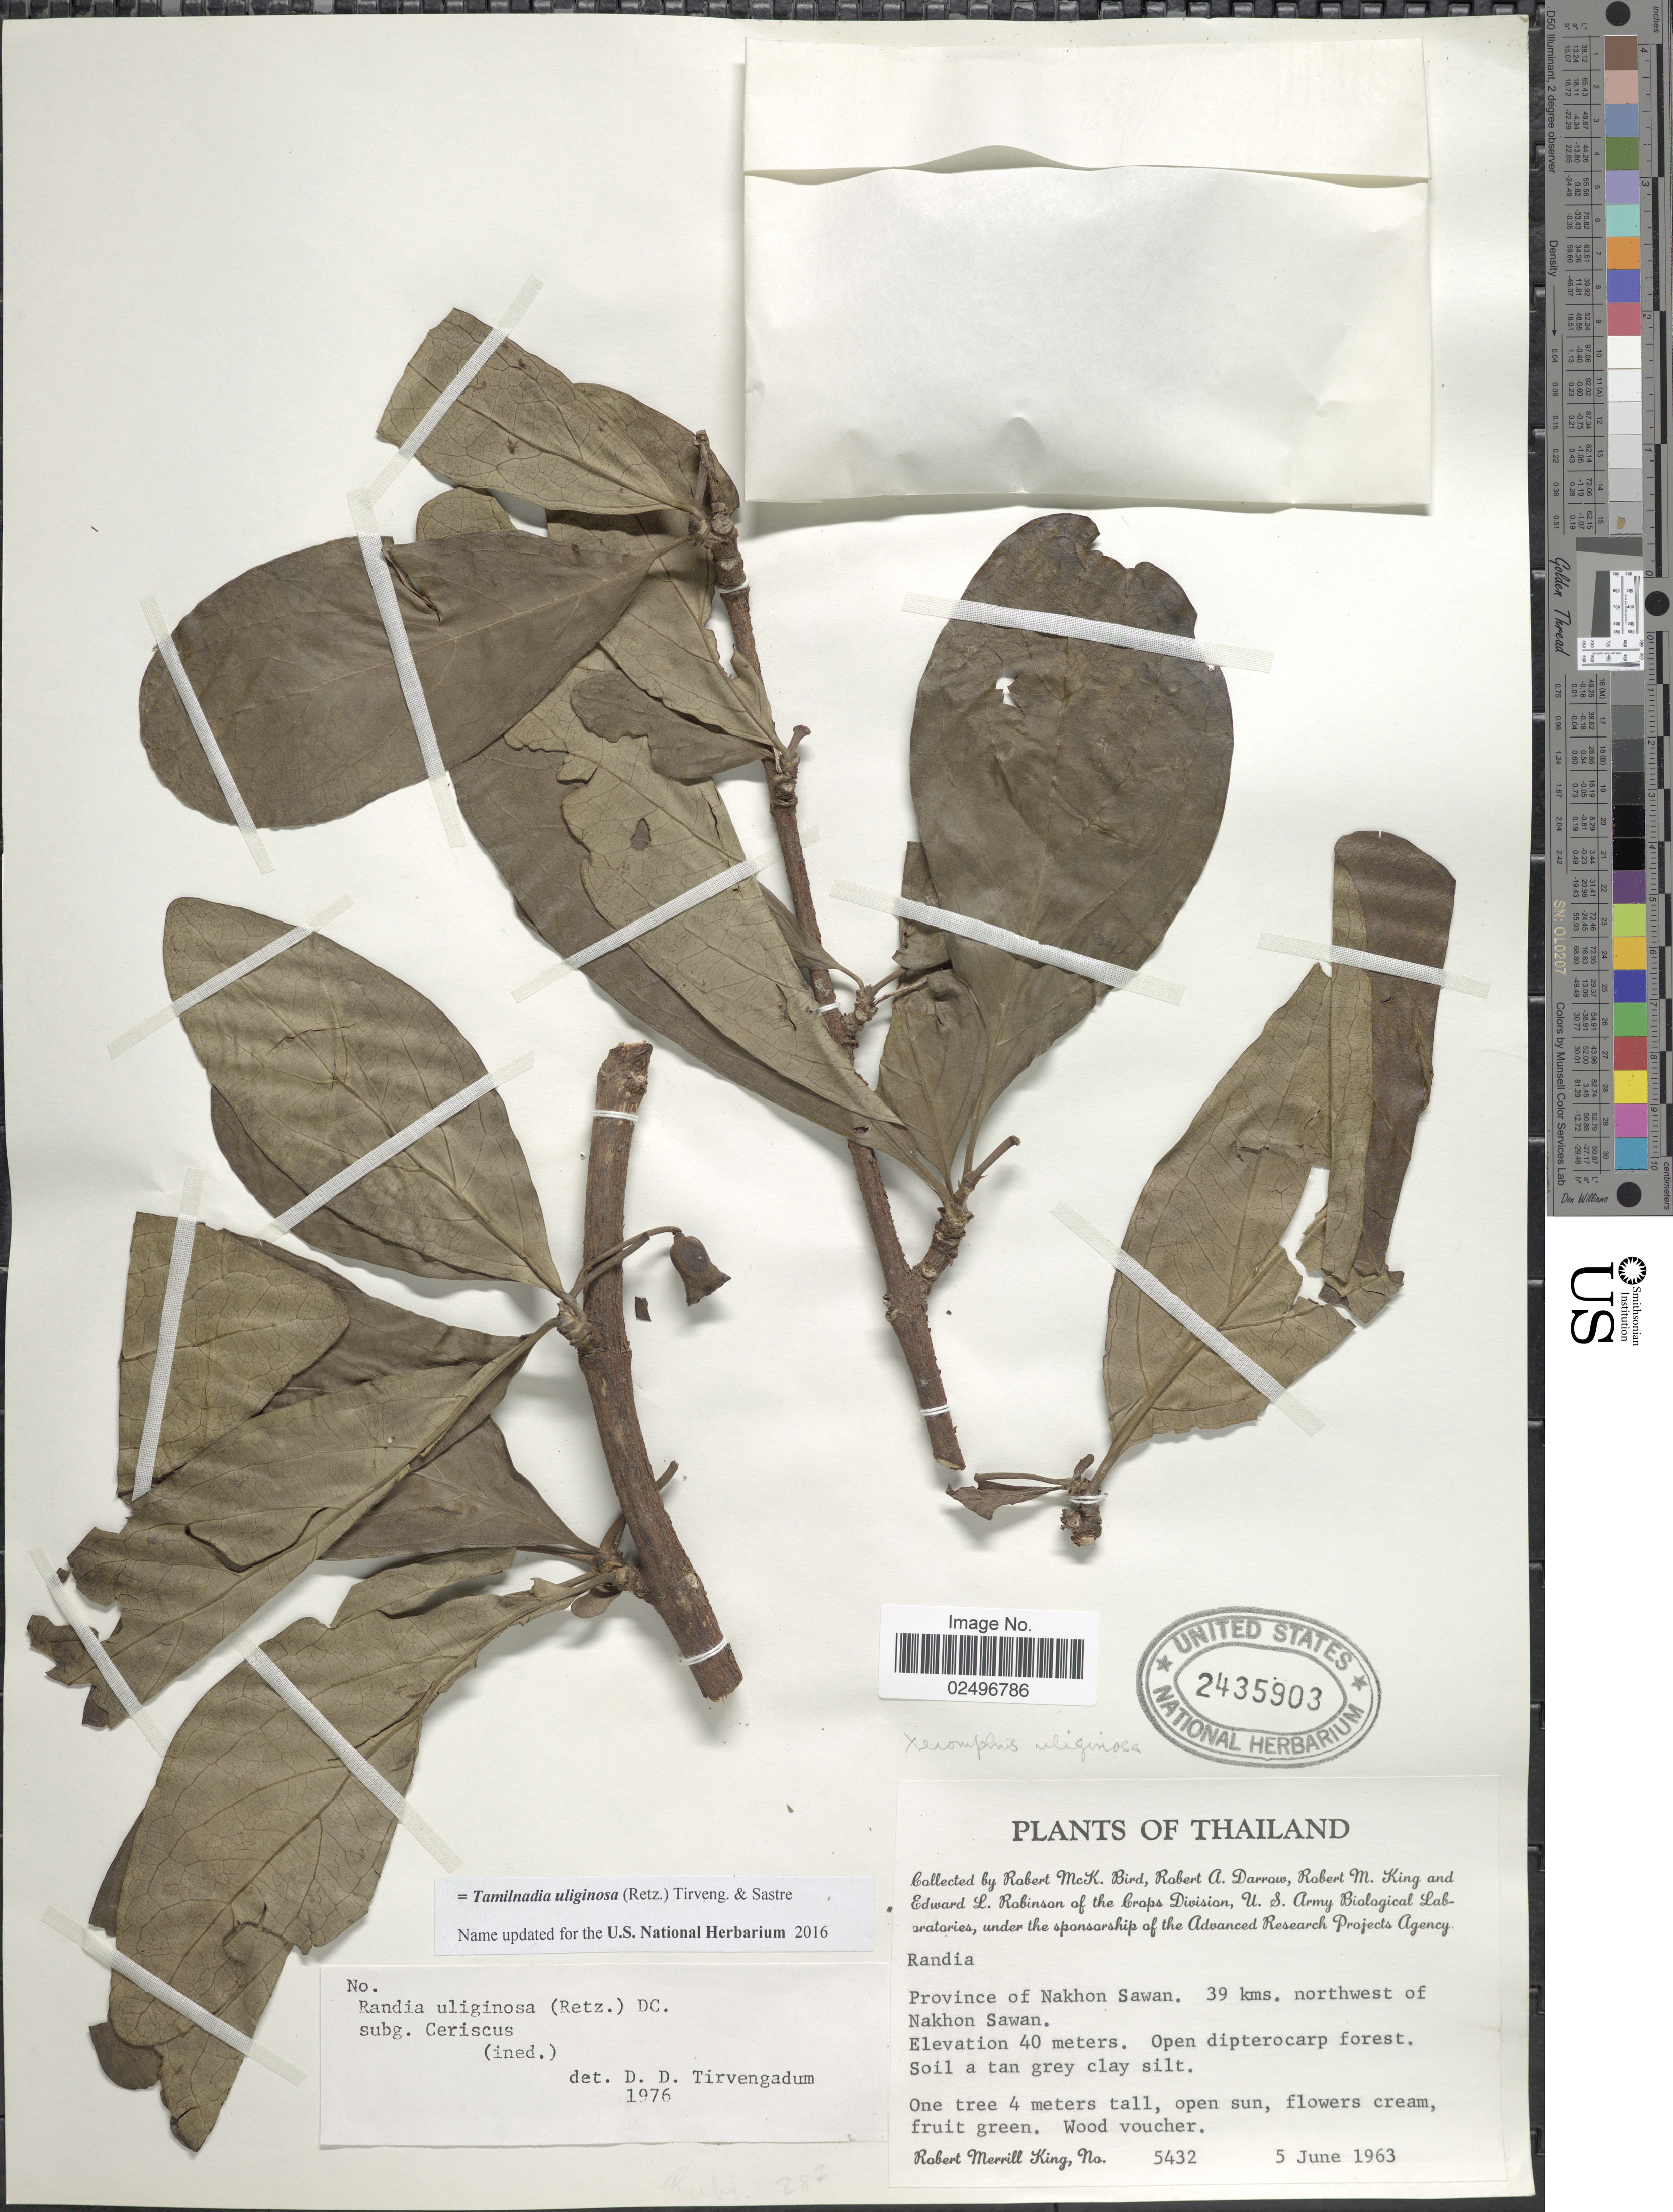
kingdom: Plantae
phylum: Tracheophyta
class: Magnoliopsida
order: Gentianales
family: Rubiaceae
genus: Tamilnadia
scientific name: Tamilnadia uliginosa (Retz.) Tirvengadum comb. nov.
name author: (Retz.) Tirveng.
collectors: R. M. King, R. M. Bird, R. A. Darrow & E. L. Robinson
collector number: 5432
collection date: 1963-06-05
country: Thailand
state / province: Nakhon Sawan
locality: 39 kms northwest of Nakhon Sawan. Open dipterocarp forest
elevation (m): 40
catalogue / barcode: US 2435903